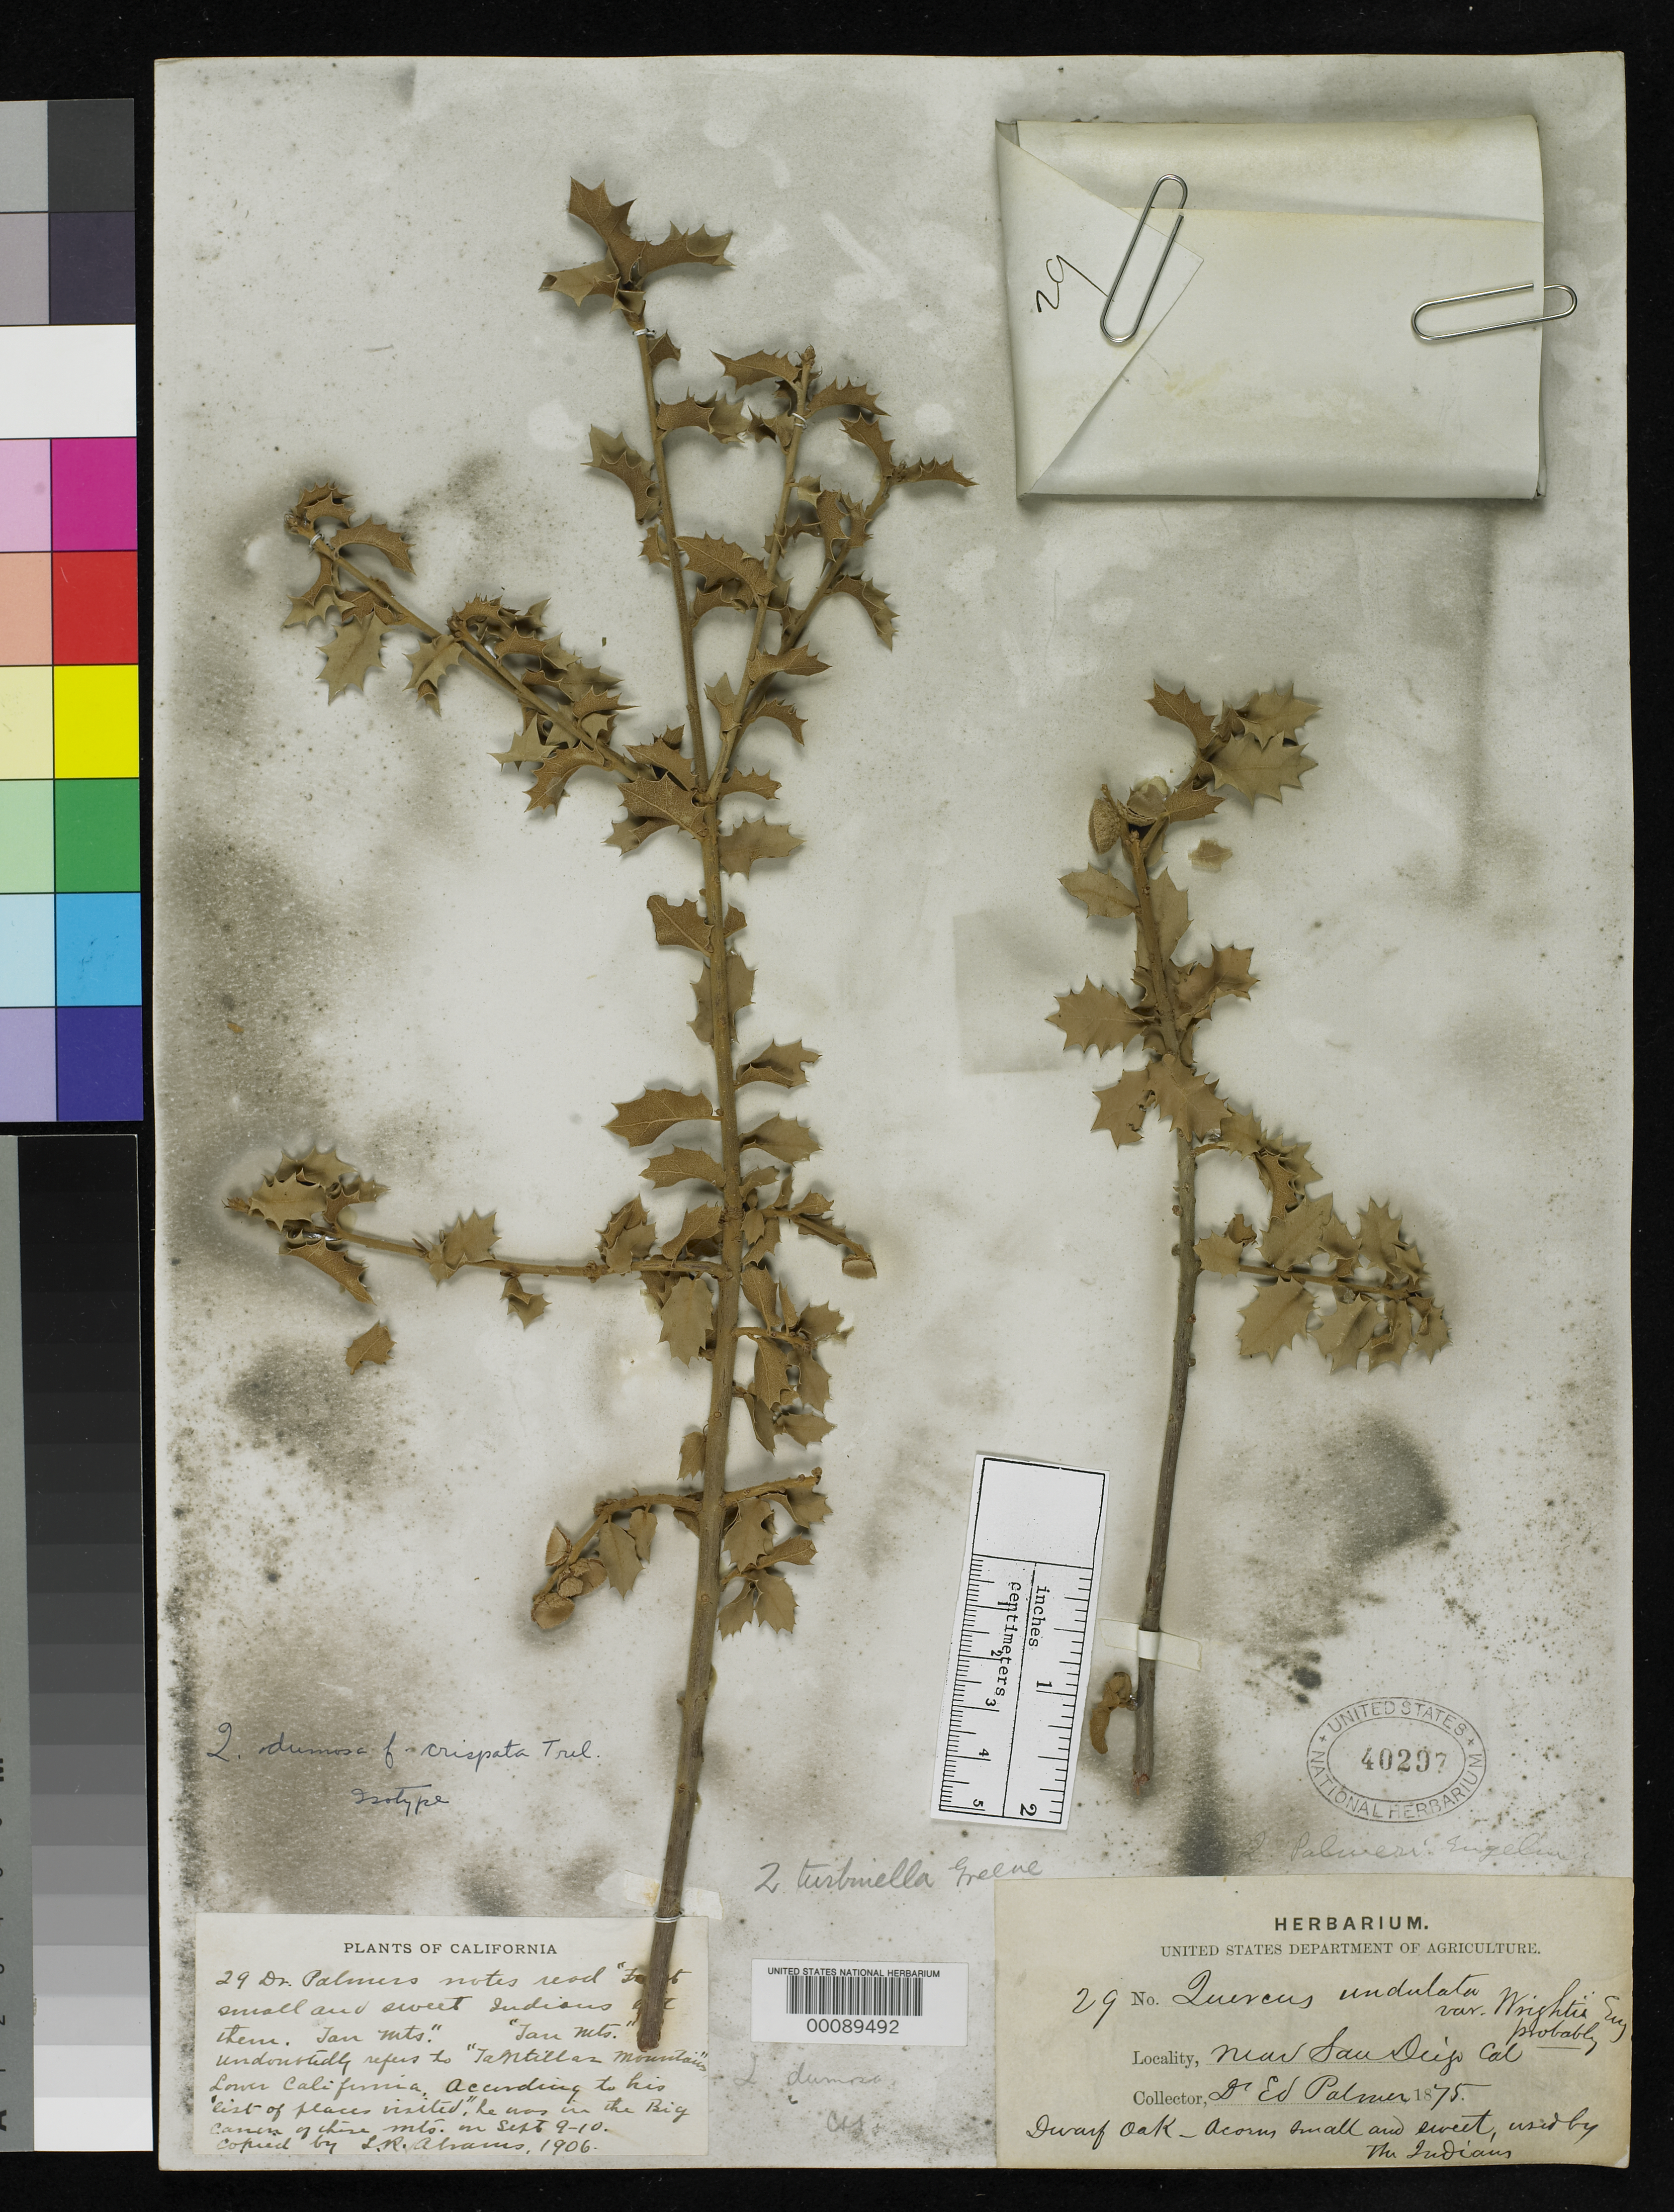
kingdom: Plantae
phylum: Tracheophyta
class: Magnoliopsida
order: Fagales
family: Fagaceae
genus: Quercus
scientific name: Quercus dumosa f. crispata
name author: Trel.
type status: Type Collection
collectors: E. Palmer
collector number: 29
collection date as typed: Sep 1825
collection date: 1825-09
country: United States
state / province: California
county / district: San Diego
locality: Tantillas Mts., near San Diego.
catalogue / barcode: US 40297